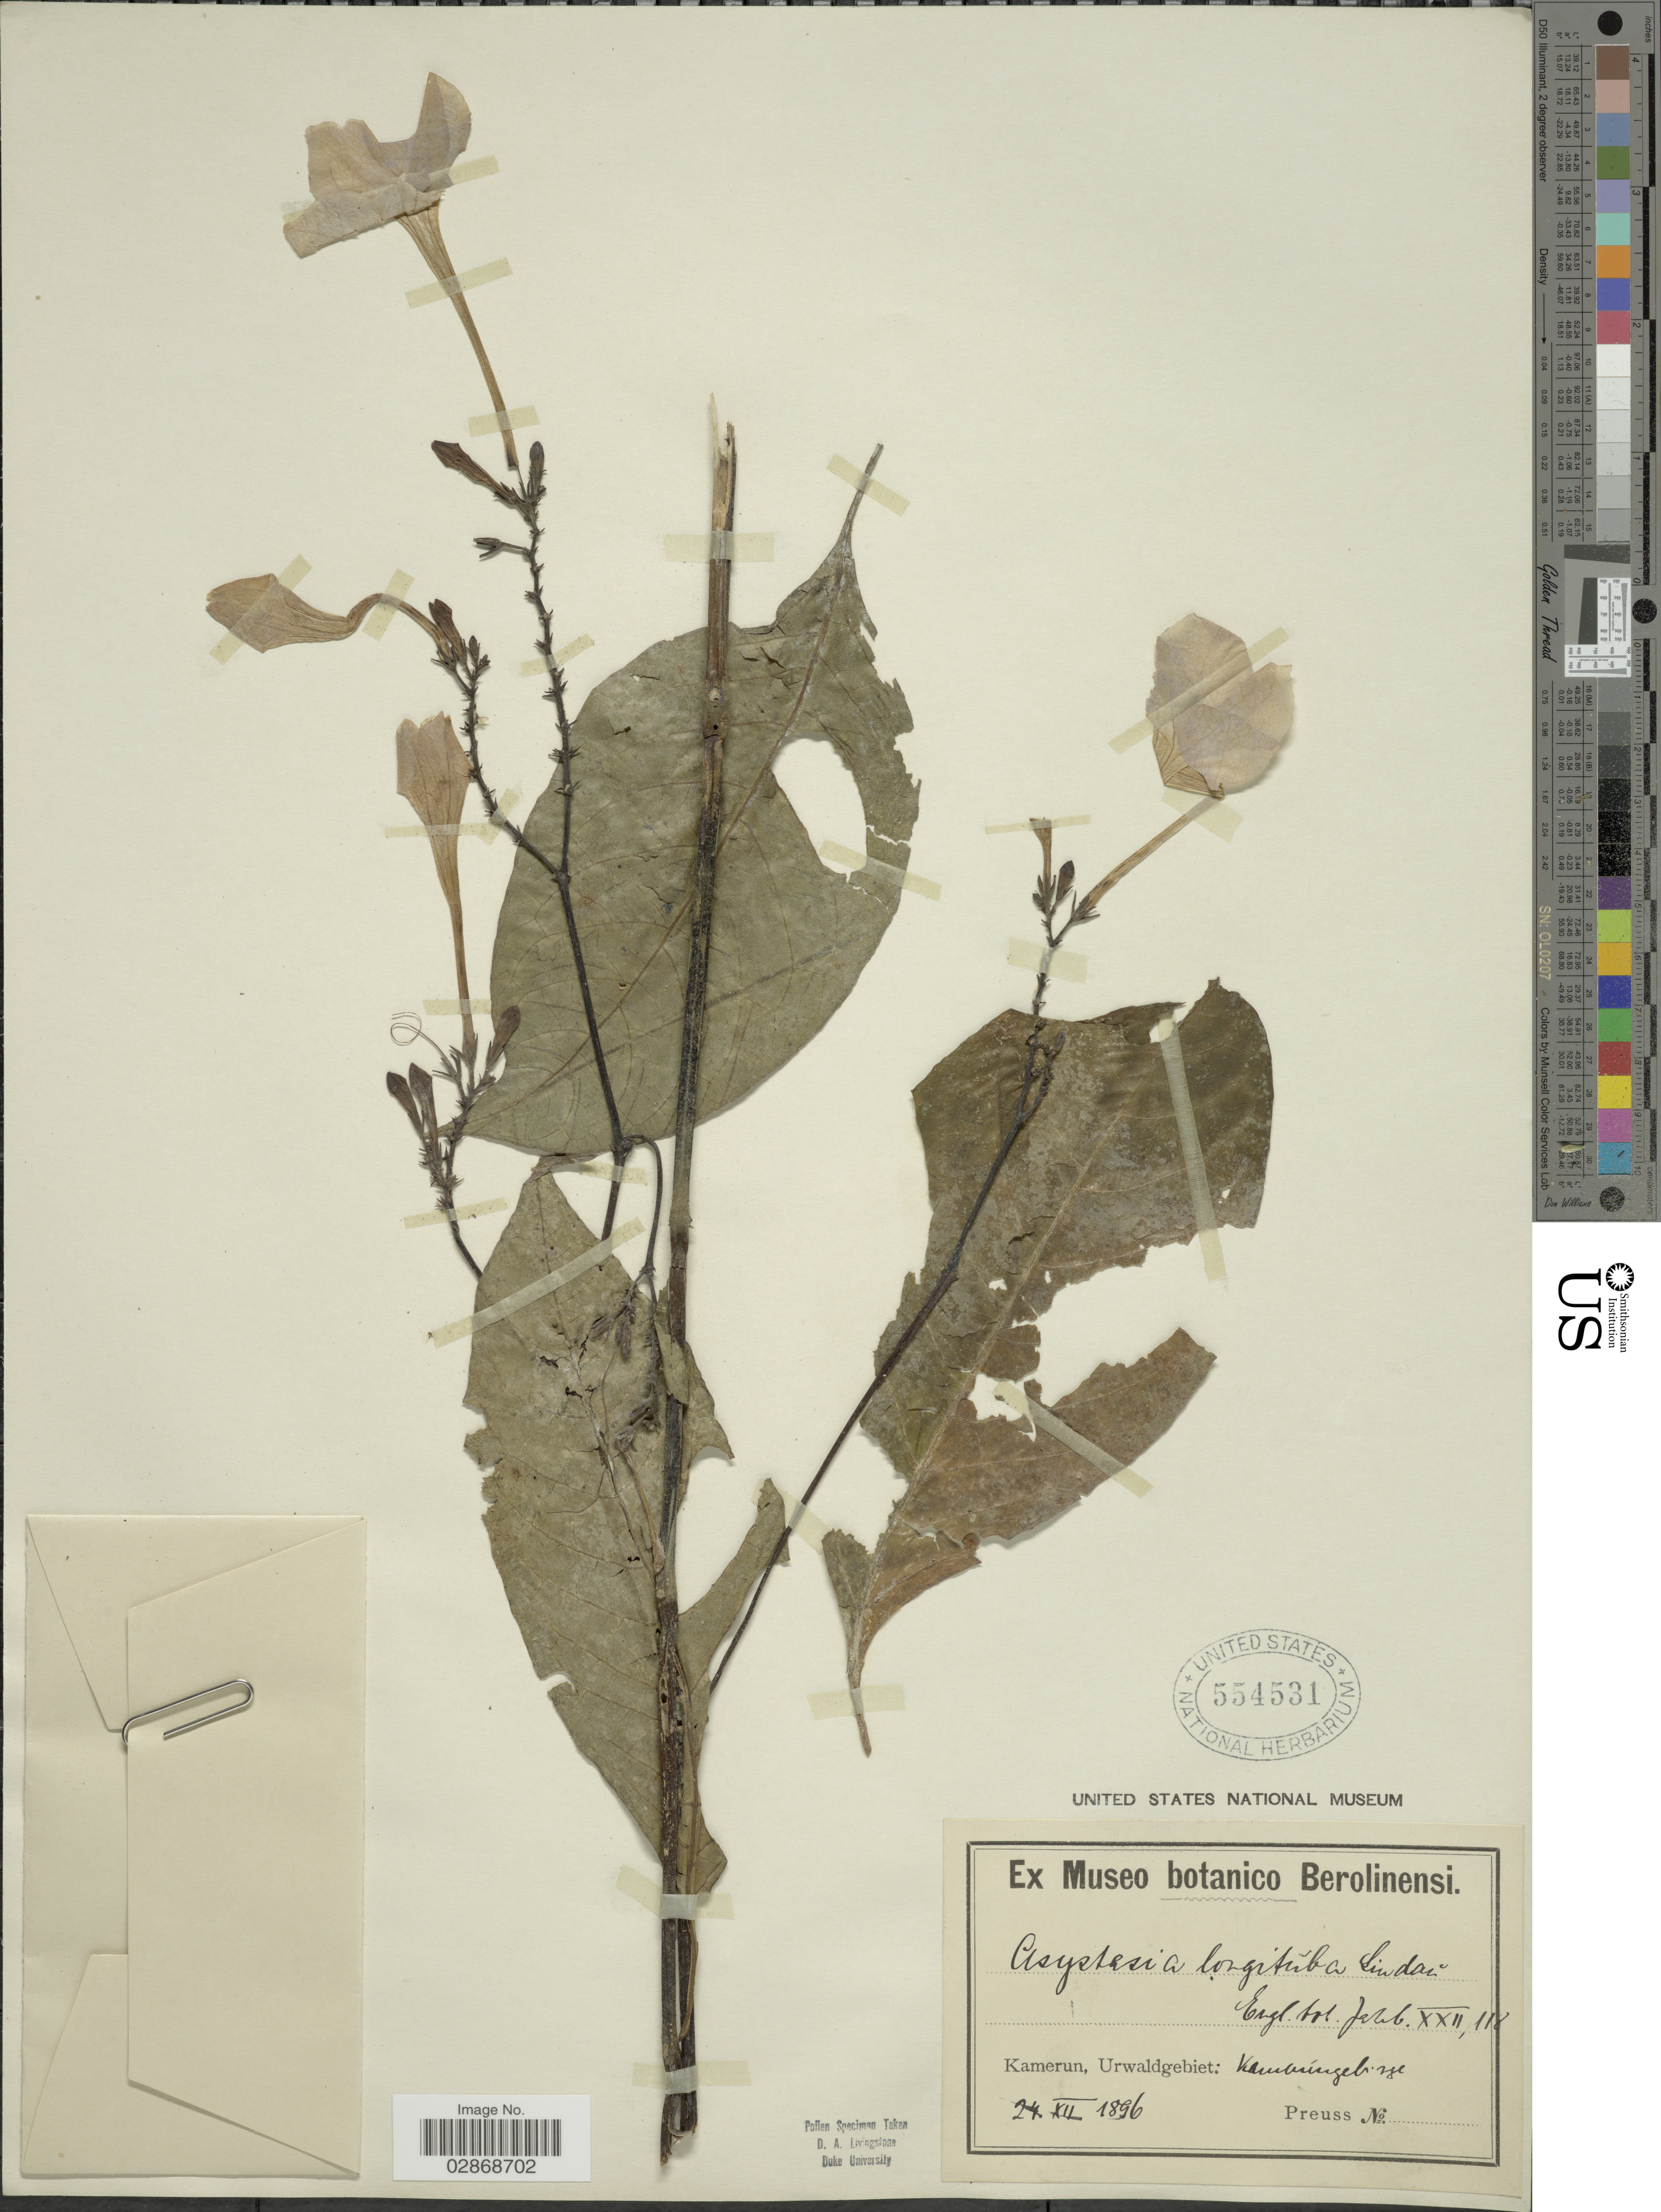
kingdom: Plantae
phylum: Tracheophyta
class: Magnoliopsida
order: Lamiales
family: Acanthaceae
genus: Asystasia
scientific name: Asystasia longituba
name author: Lindau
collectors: C. Preuss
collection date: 1896-12-24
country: Cameroon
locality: Kamerun, Urwaldgebiet: Kambringebirge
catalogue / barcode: US 554531